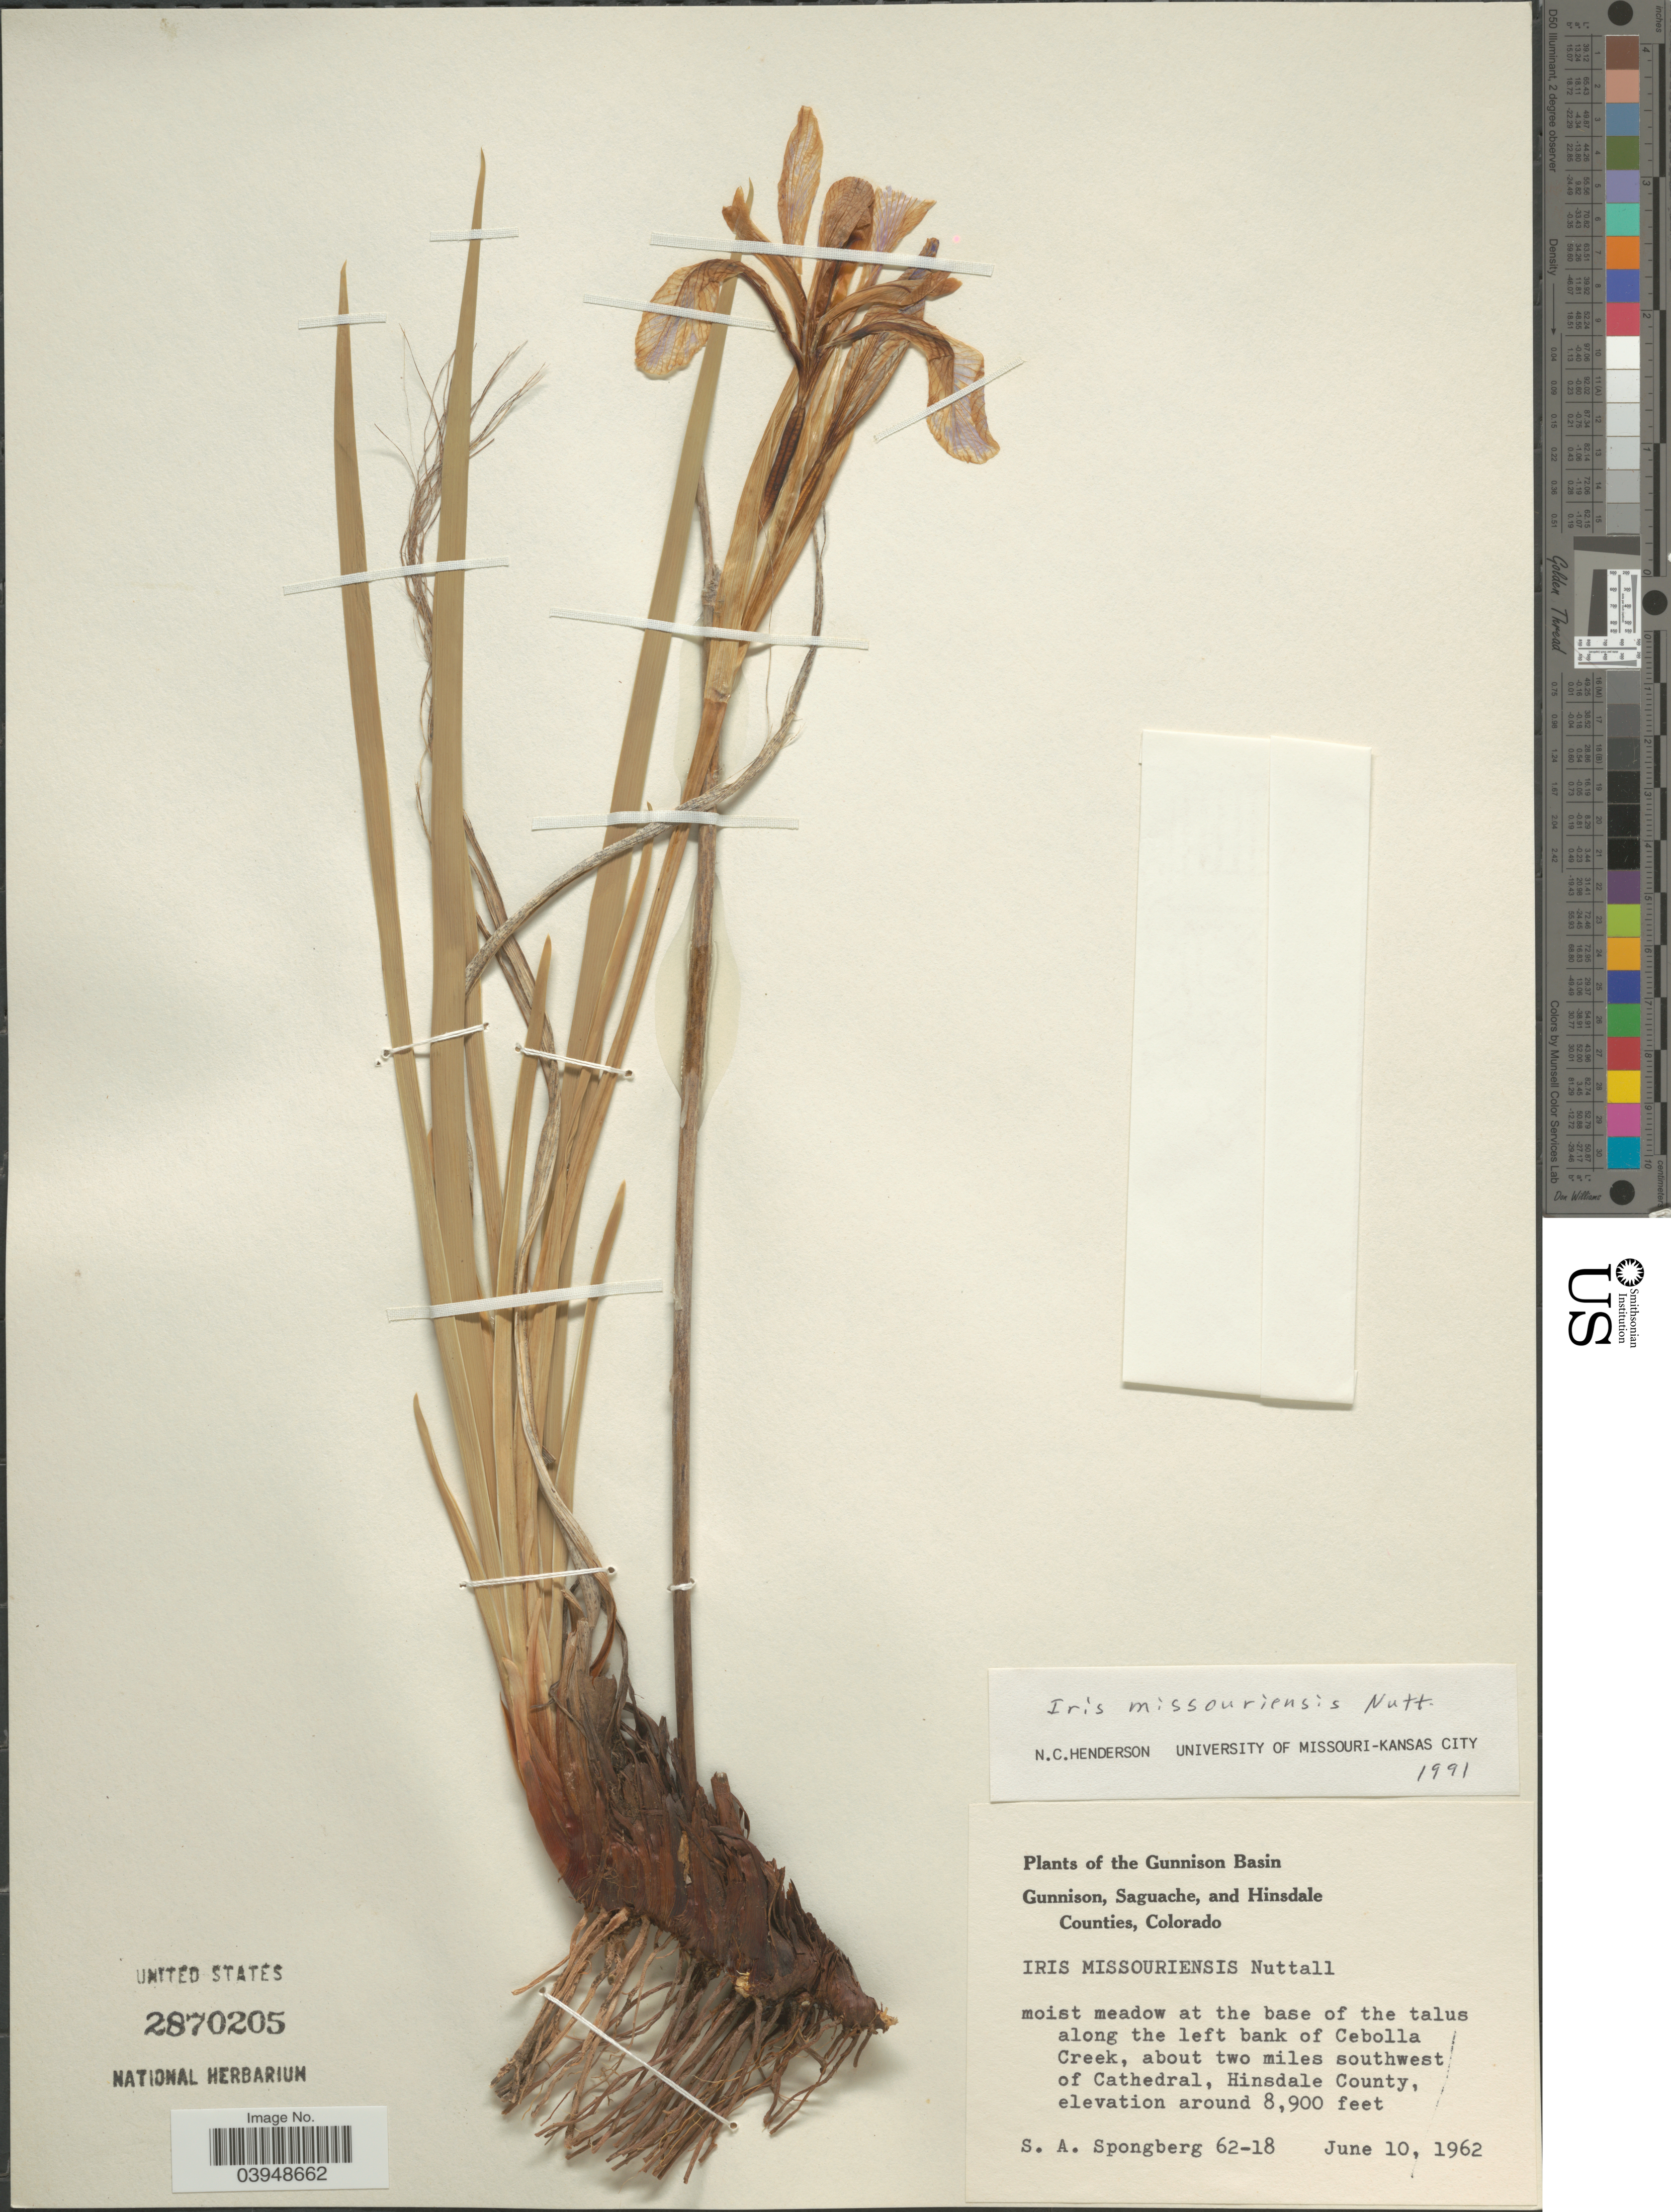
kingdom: Plantae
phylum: Tracheophyta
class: Liliopsida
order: Asparagales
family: Iridaceae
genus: Iris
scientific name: Iris missouriensis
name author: Nutt.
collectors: S. A.Spongberg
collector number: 62-18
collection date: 1962-06-10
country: United States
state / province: Colorado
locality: The Gunnison Basin. Moist meadow at the base of the talus along the left bank of Cebolla Creek, about two miles southwest of Cathedral, Hinsdale County.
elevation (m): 2713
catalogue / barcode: US 2870205